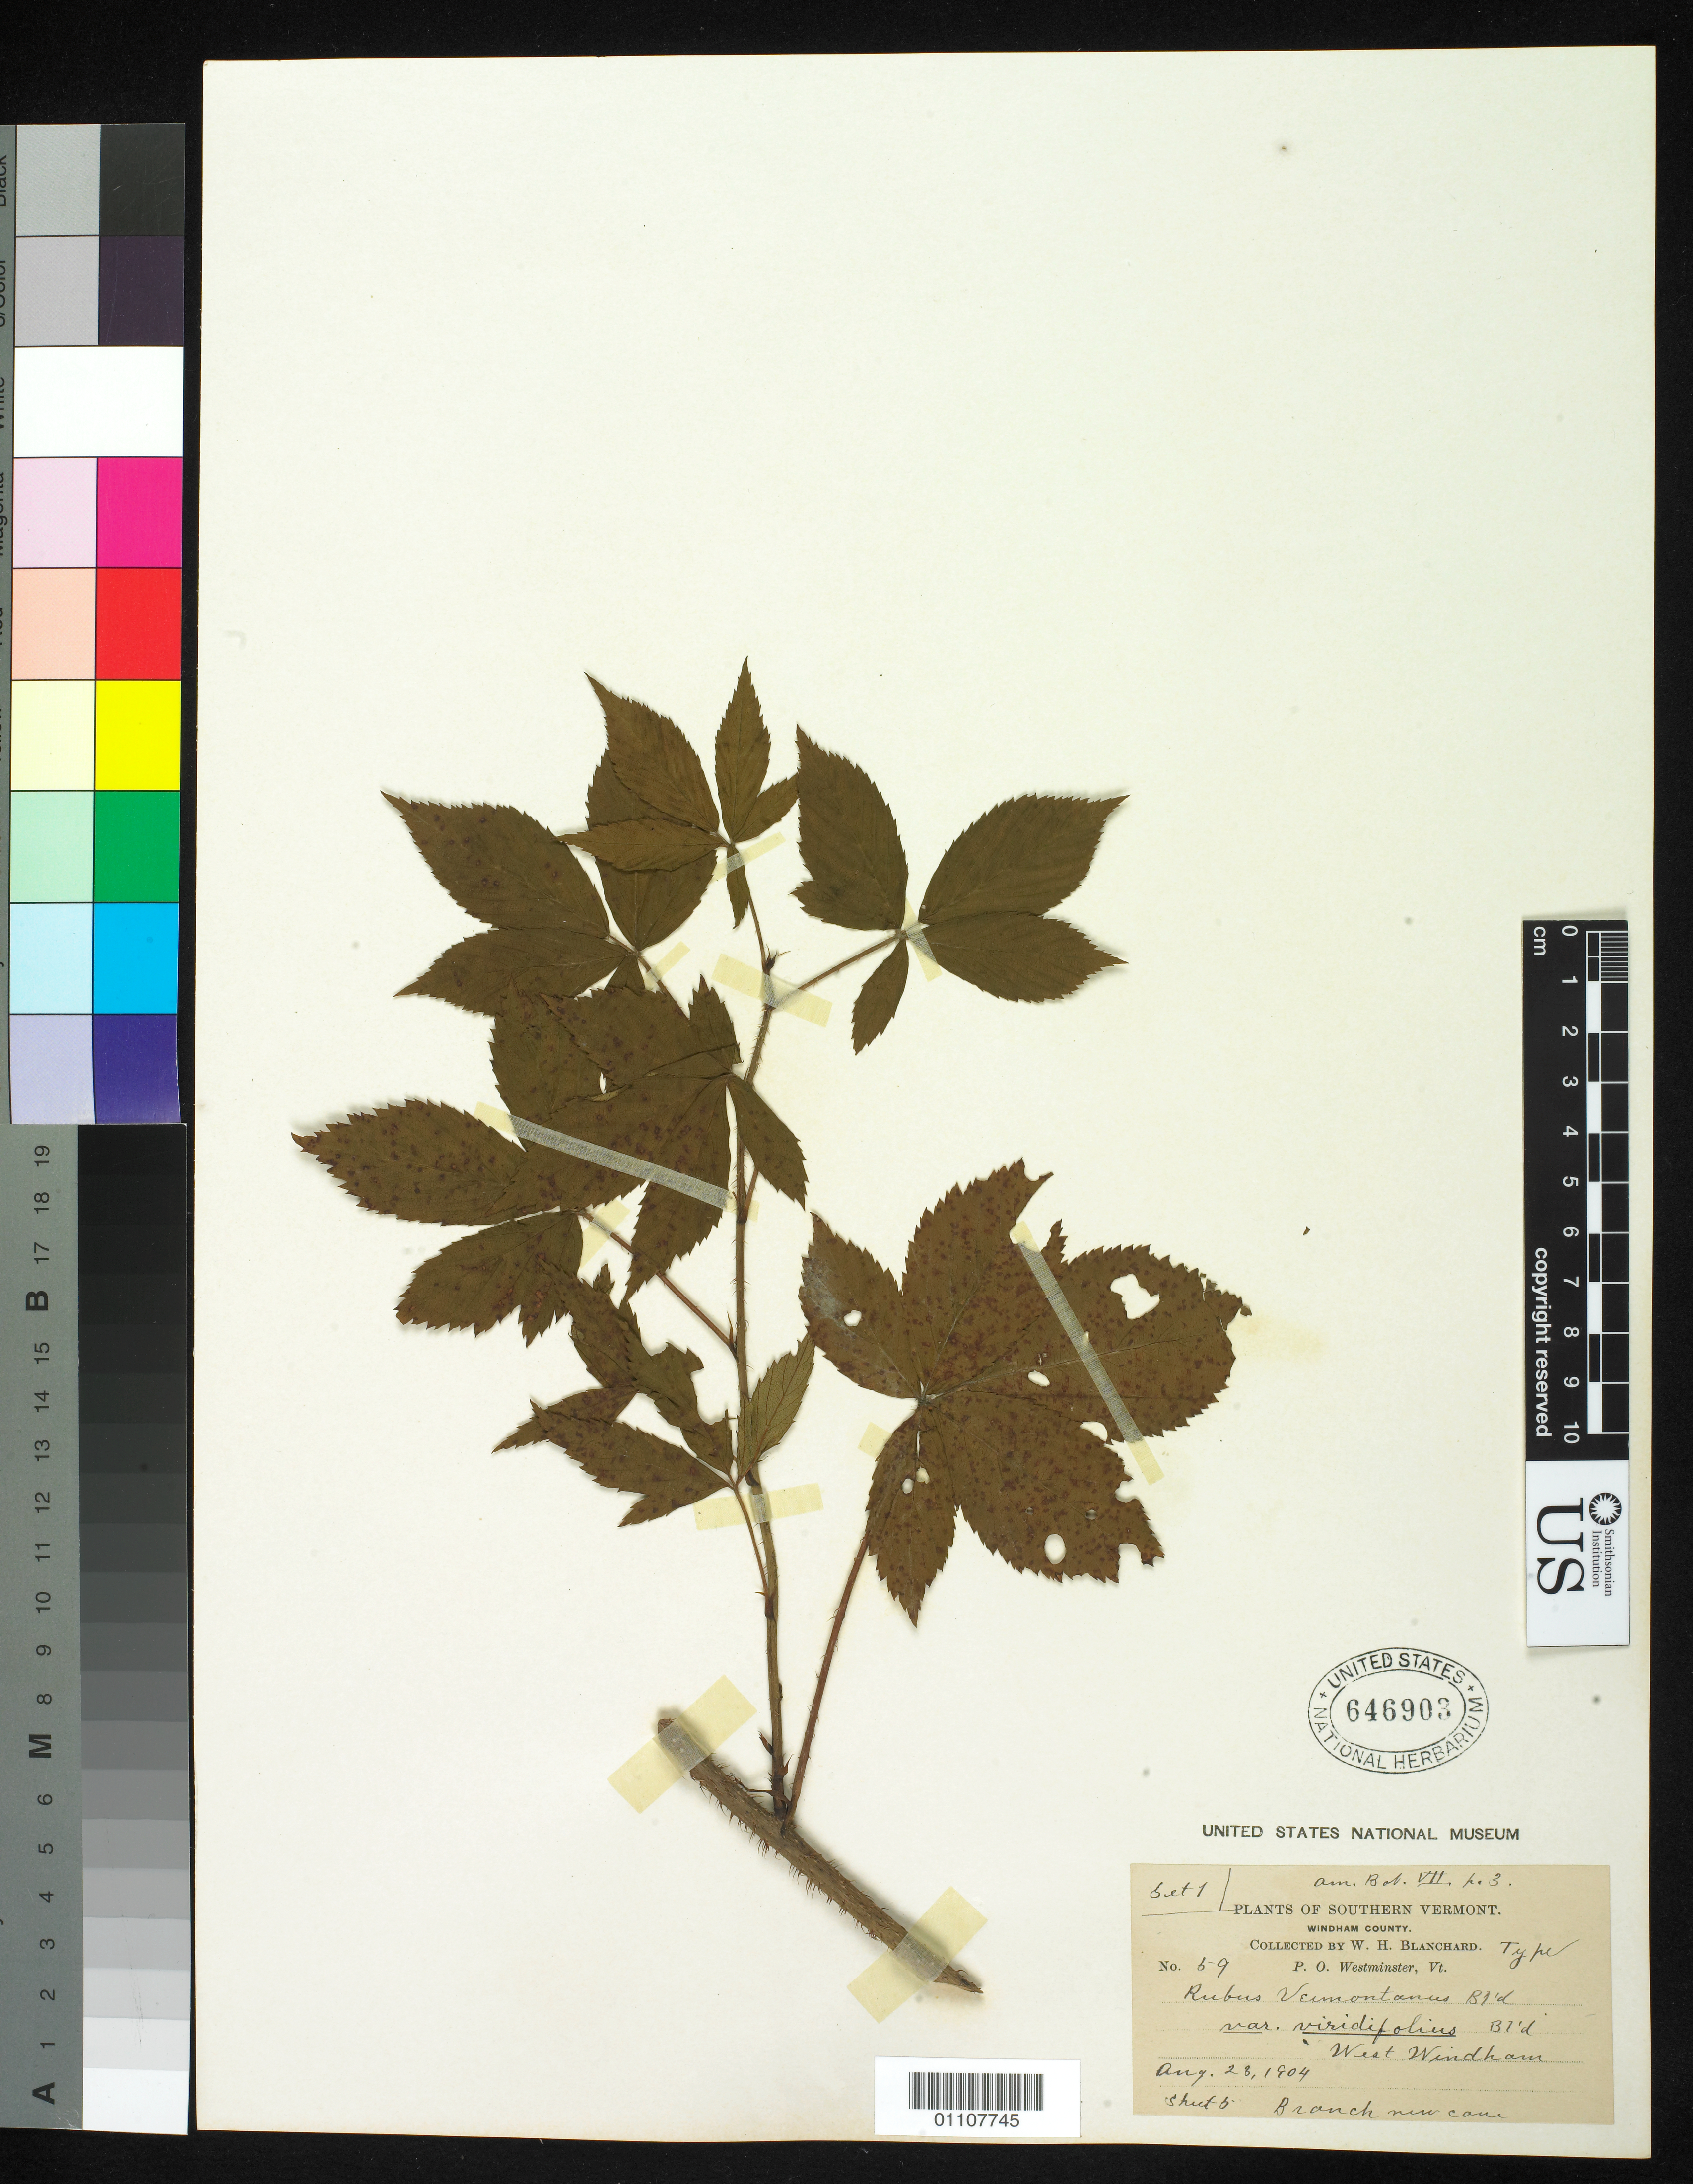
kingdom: Plantae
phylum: Tracheophyta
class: Magnoliopsida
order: Rosales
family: Rosaceae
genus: Rubus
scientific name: Rubus vermontanus var. viridifolius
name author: Blanch.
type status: Syntype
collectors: W. H. Blanchard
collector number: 59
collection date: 1904-08-23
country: United States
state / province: Vermont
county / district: Windham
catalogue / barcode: US 646903